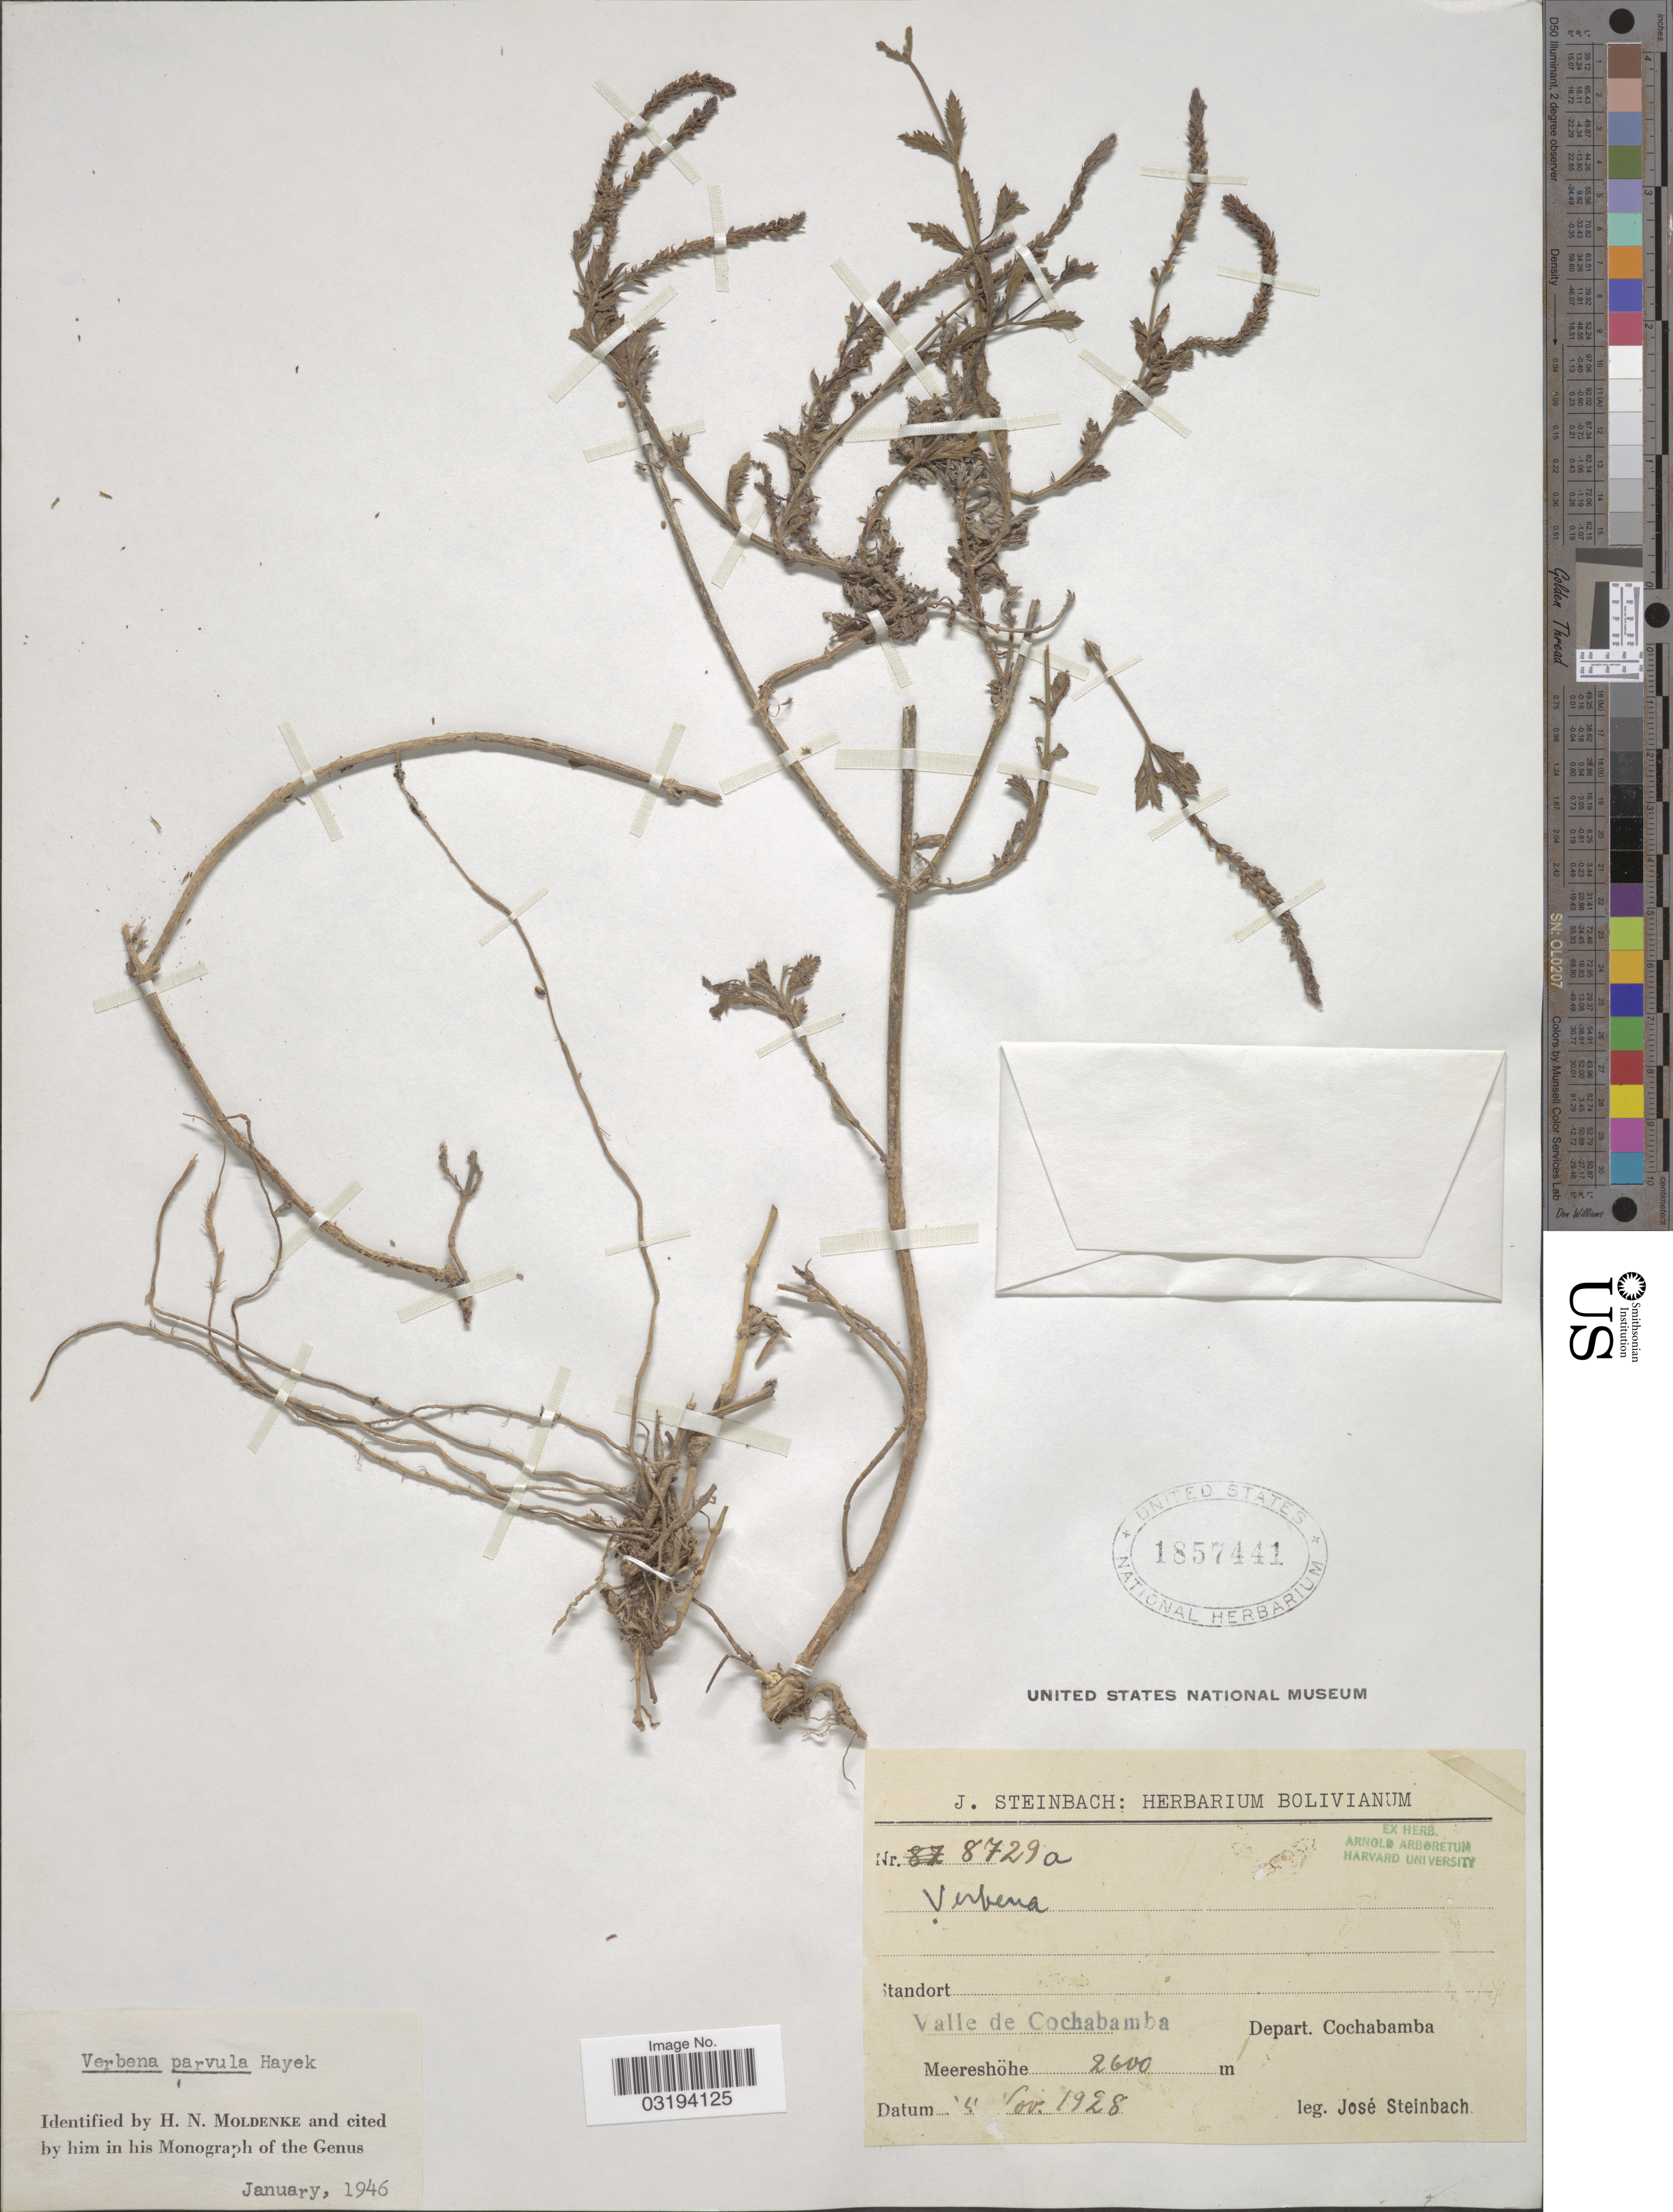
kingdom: Plantae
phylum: Tracheophyta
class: Magnoliopsida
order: Lamiales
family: Verbenaceae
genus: Verbena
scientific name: Verbena parvula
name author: Hayek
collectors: J. Steinbach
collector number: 8729a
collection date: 1928-11-05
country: Bolivia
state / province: Cochabamba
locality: Valle de Cochabamba. Depart. Cochabamba.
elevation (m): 2600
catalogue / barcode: US 1857441